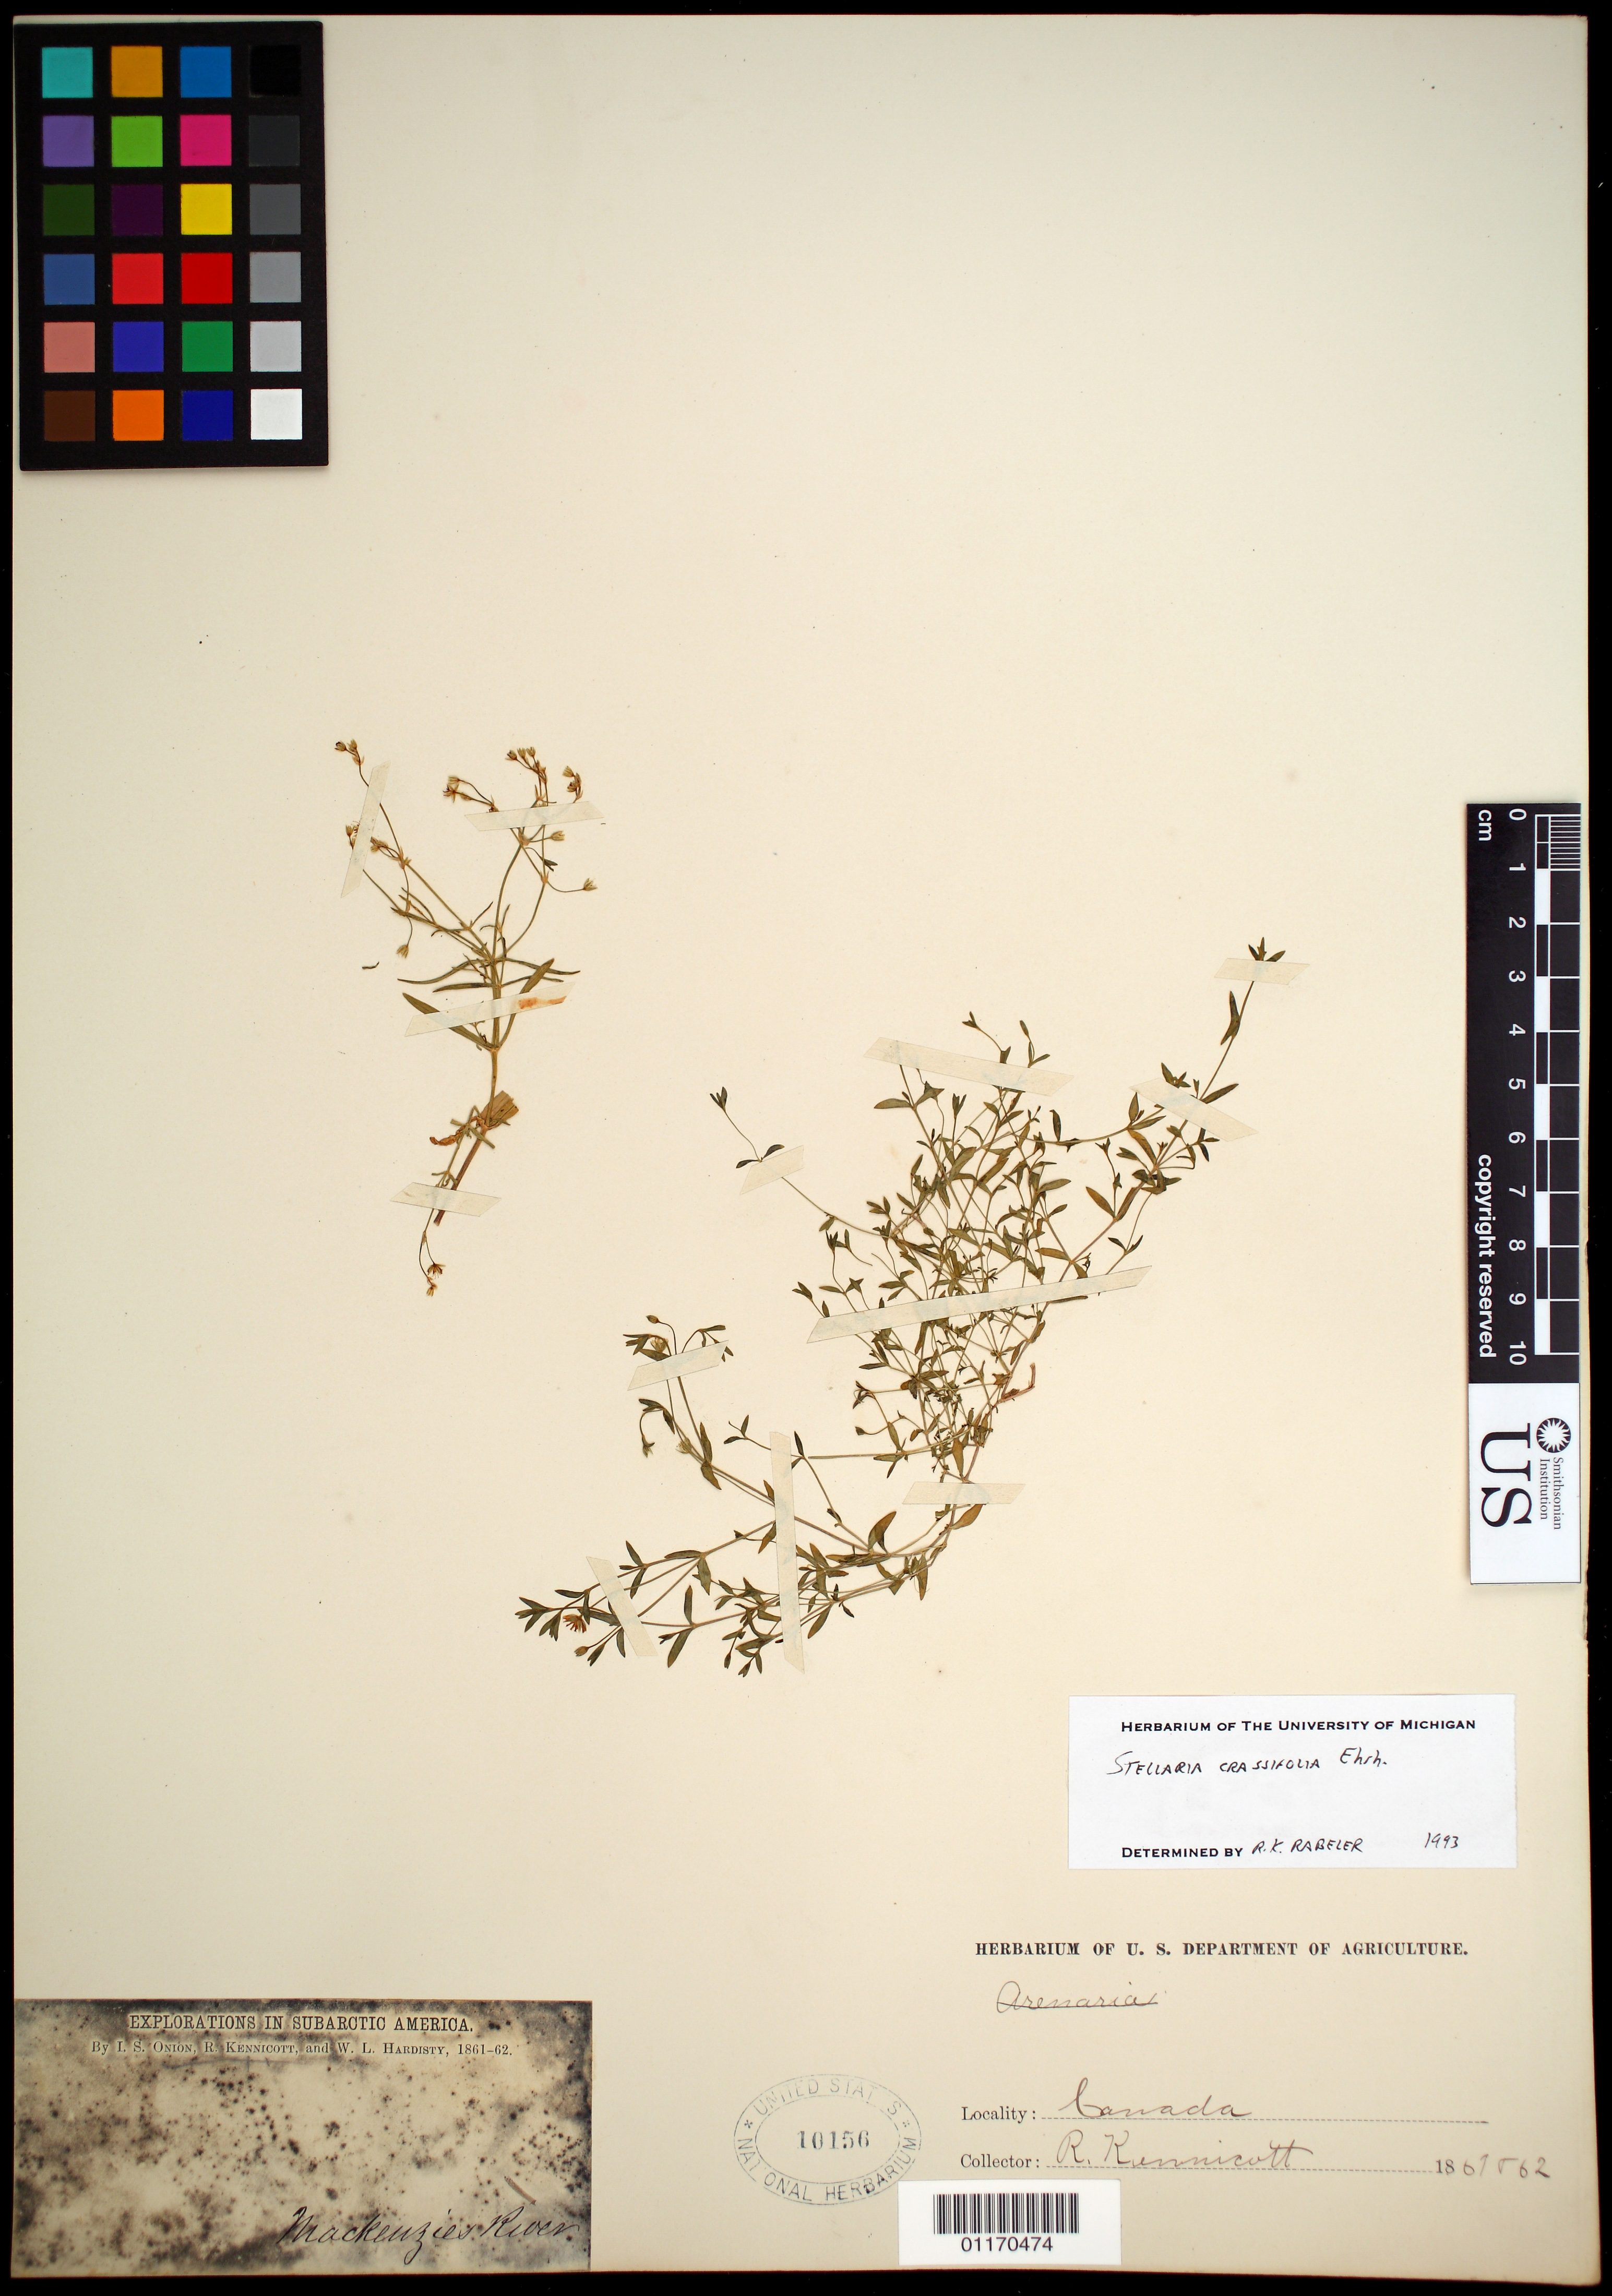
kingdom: Plantae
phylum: Tracheophyta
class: Magnoliopsida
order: Caryophyllales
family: Caryophyllaceae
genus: Stellaria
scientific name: Stellaria crassifolia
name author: Ehrh.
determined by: Rabeler, R. K.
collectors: R. Kennicott, I. Onion & W. Hardisty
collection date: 1861/1862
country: Canada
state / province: Northwest Territories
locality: Mackenzie River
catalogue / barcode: US 10156